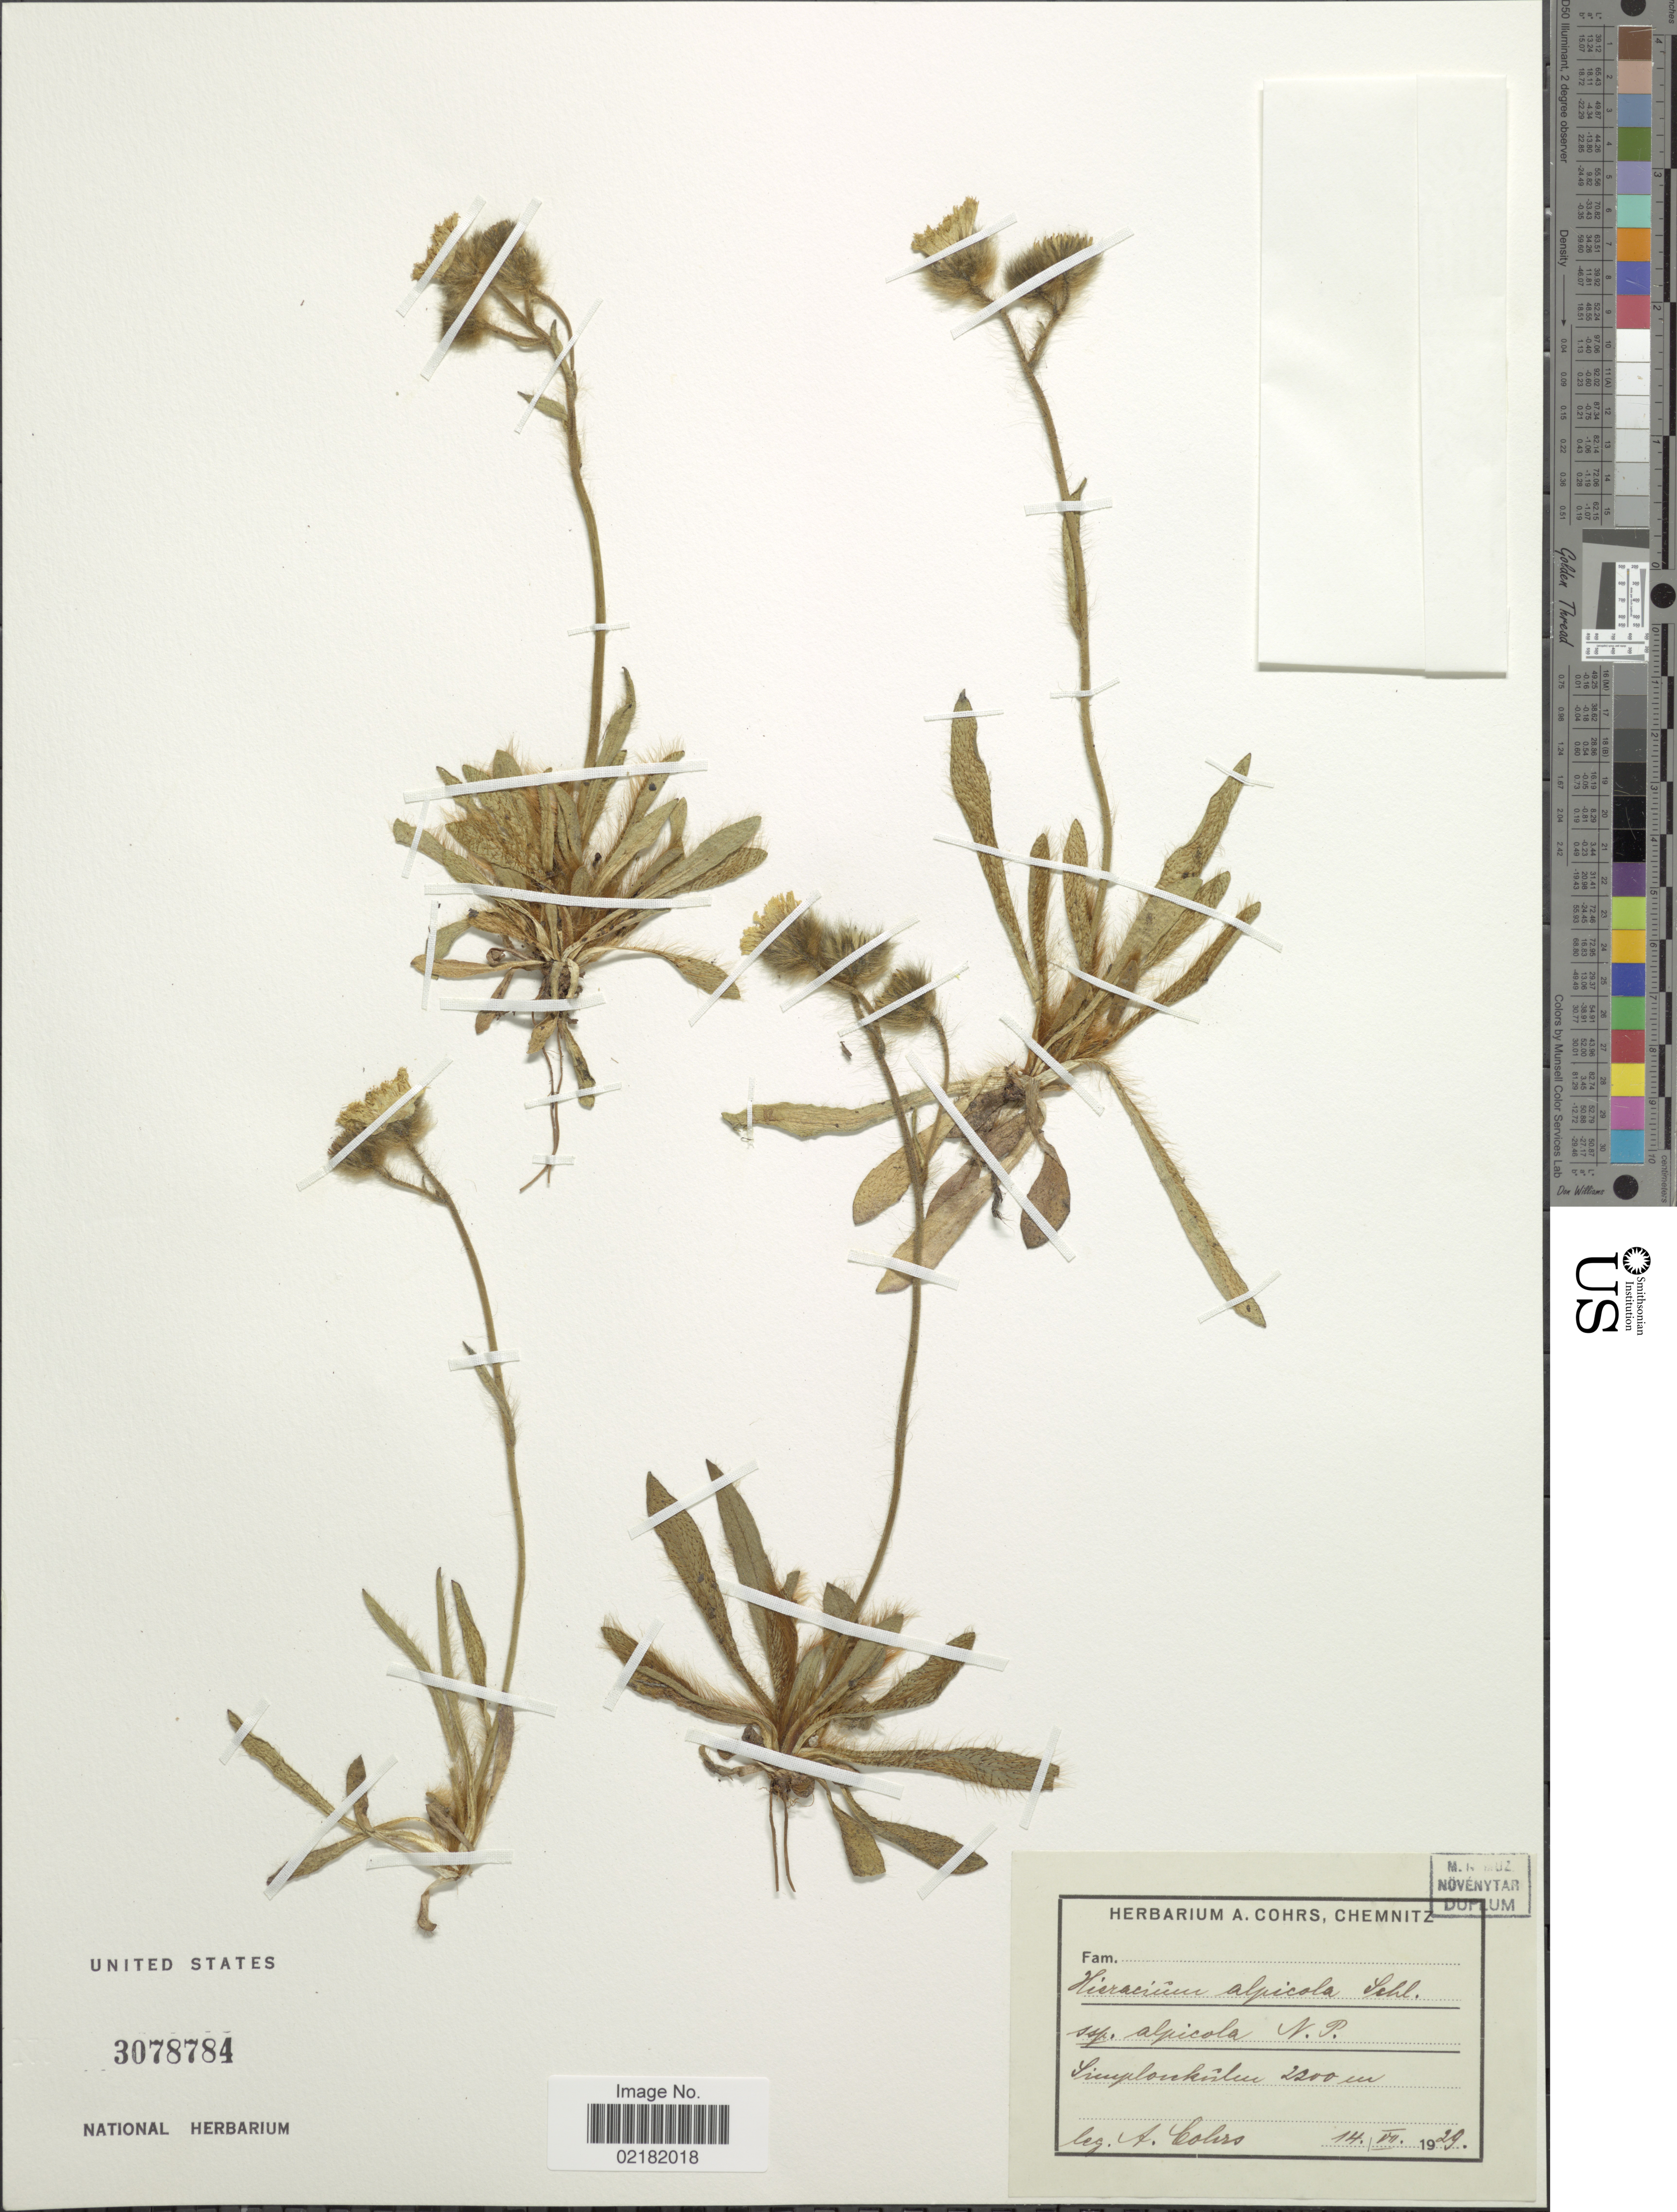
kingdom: Plantae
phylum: Tracheophyta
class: Magnoliopsida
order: Asterales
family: Asteraceae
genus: Hieracium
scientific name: Hieracium alpicola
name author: Steud. & Hochst.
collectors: A. Colirs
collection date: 1929-07-14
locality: Simplonkulen [interpreted].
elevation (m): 2200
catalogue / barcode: US 3078784